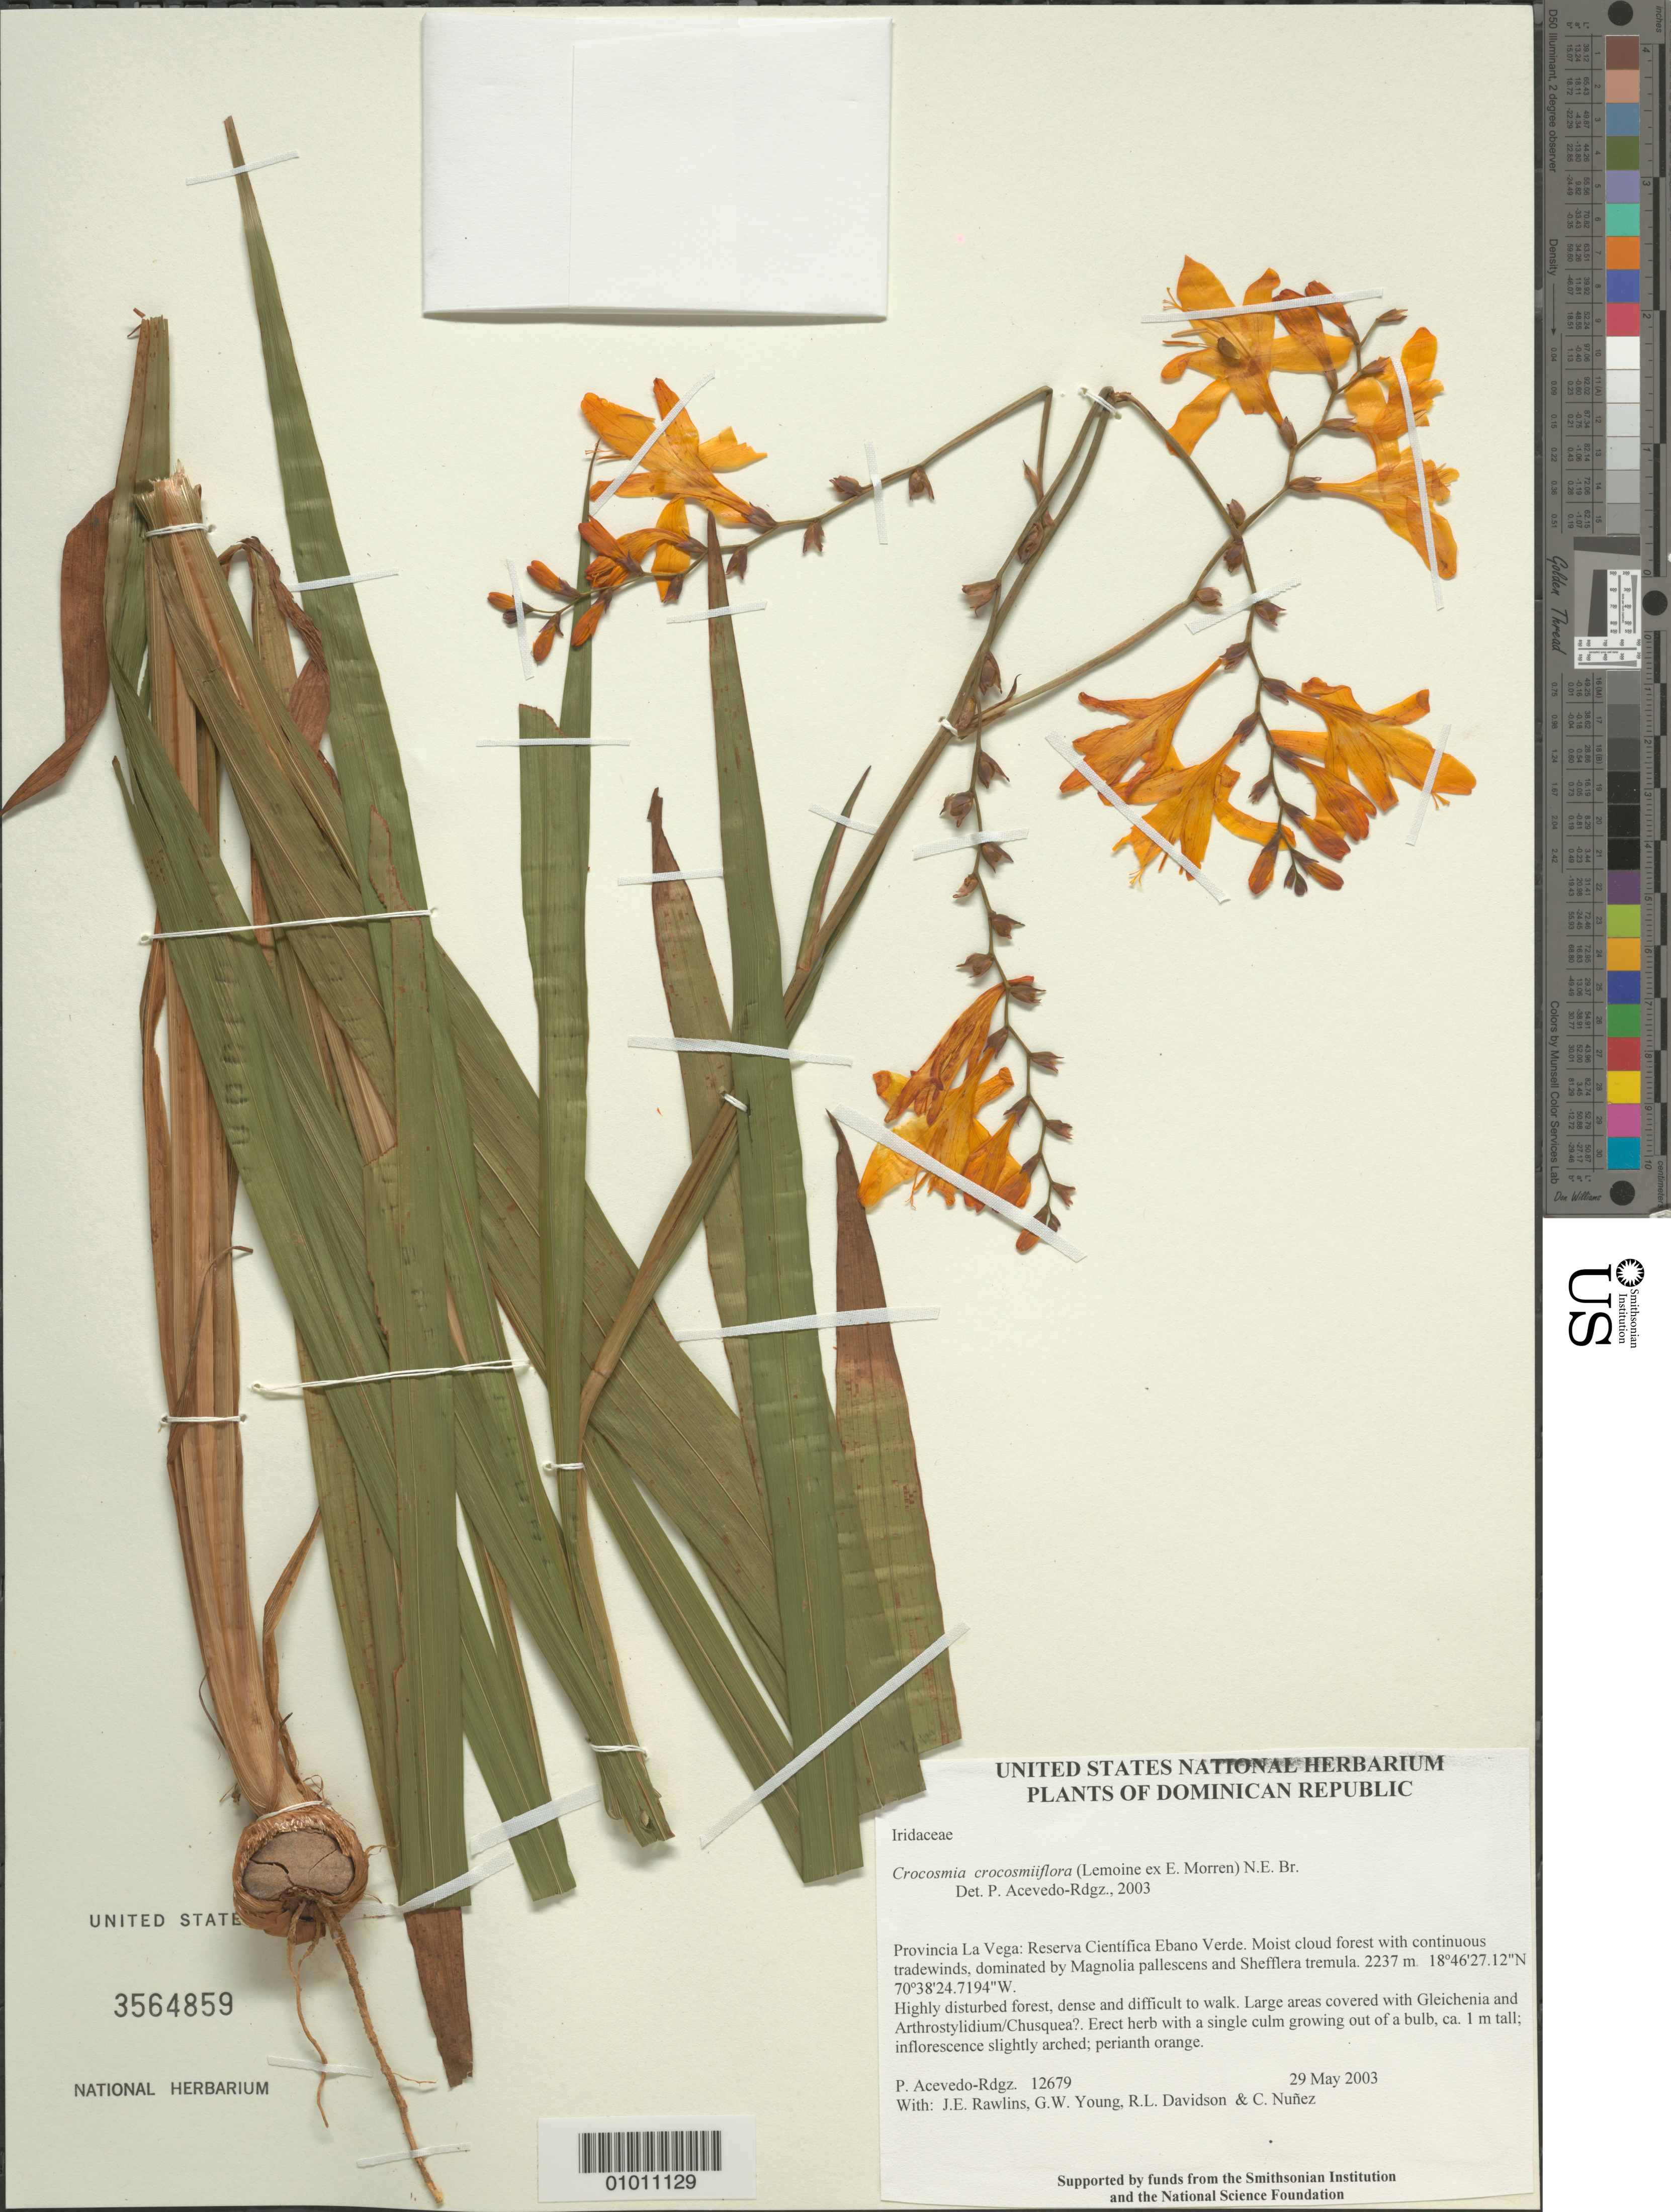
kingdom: Plantae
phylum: Tracheophyta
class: Liliopsida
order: Asparagales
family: Iridaceae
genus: Crocosmia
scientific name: Crocosmia x crocosmiiflora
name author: (Lemoine) N.E. Br.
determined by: Acevedo-Rodríguez, P., (BOT), Smithsonian Institution - National Museum of Natural History (UNITED STATES)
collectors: P. Acevedo-Rodr., J. Rawlins, G. Young, R. Davidson & C. Nunez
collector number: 12679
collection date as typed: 29 May 2003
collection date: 2003-05-29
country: Dominican Republic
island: Hispaniola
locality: Provincia La Vega: Reserva Científica Ebano Verde. Moist cloud forest with continuous tradewinds, dominated by Magnolia pallescens and Shefflera tremula.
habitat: Highly disturbed forest, dense and difficult to walk. Large areas covered with Gleichenia and Arthrostylidium/Chusquea?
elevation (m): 2237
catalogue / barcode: US 3564859